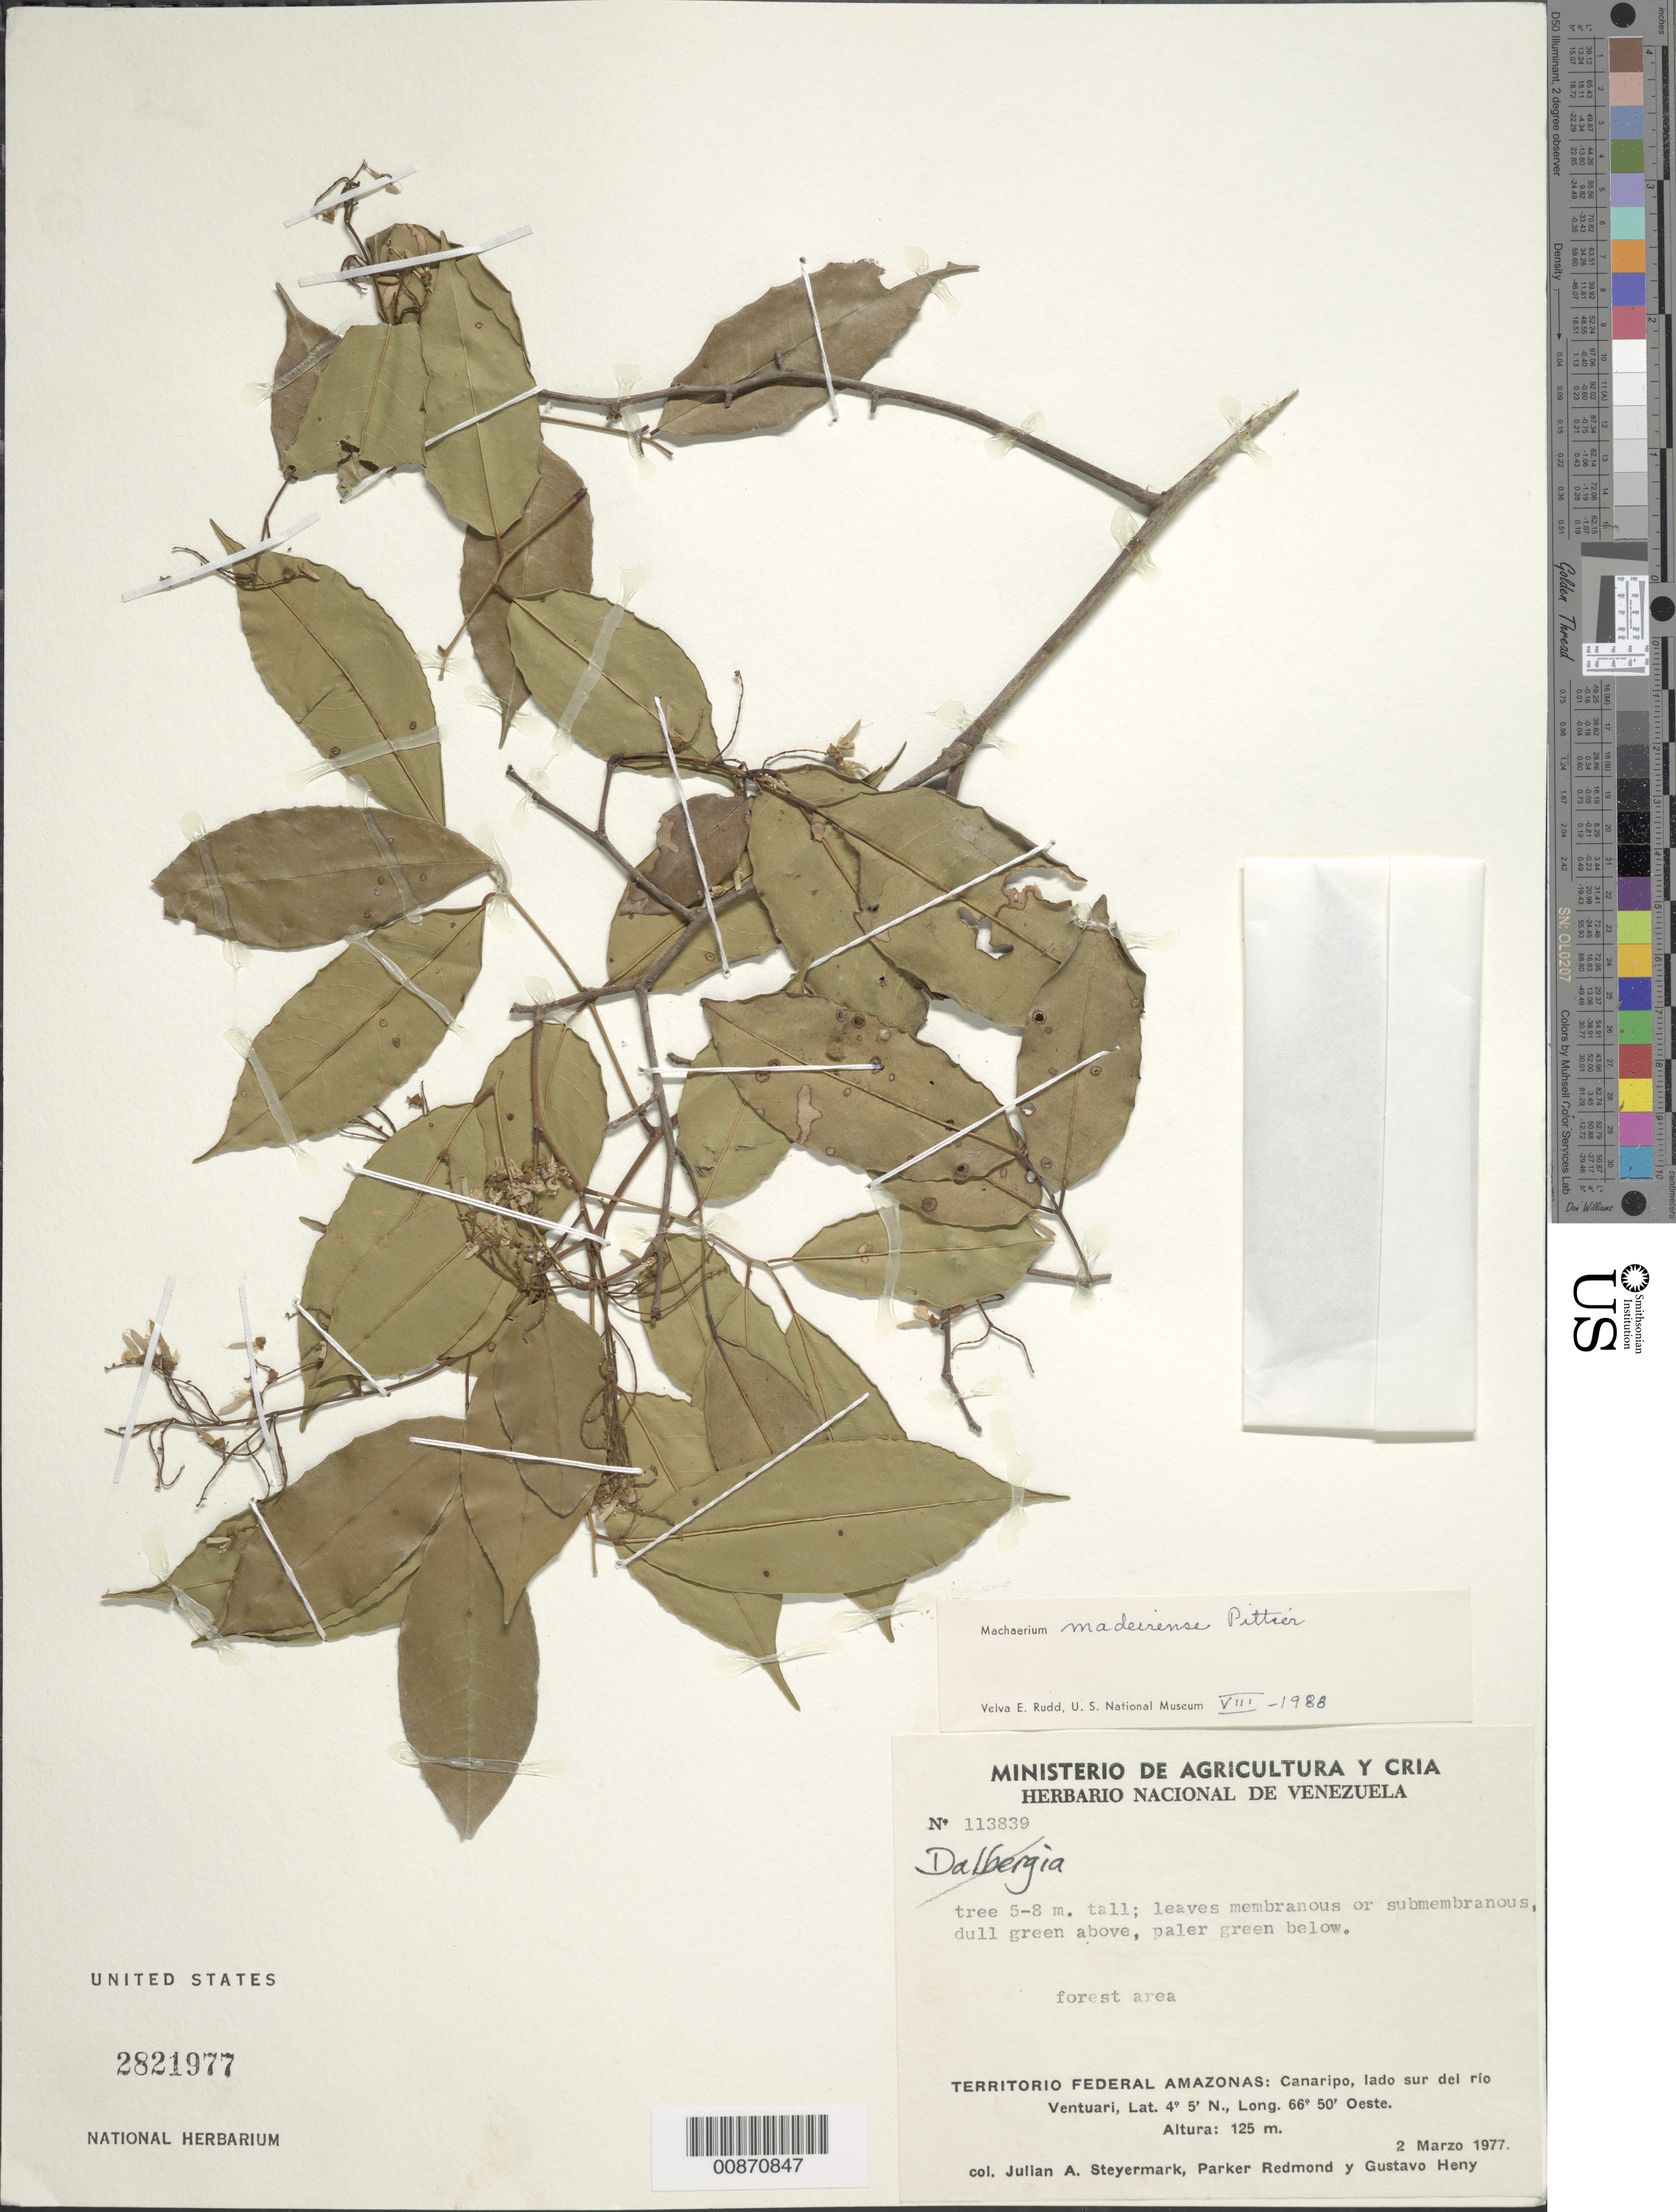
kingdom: Plantae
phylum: Tracheophyta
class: Magnoliopsida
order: Fabales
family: Fabaceae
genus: Machaerium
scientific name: Machaerium madeirense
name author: Pittier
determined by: Rudd, V. E.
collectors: J. Steyermark, P. Redmond & G. Heny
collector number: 113839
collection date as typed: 2-May-77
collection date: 1977-05-02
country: Venezuela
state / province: Amazonas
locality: Canaripo, lado sur del Río Ventuari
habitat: Forest area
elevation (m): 125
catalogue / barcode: US 2821977